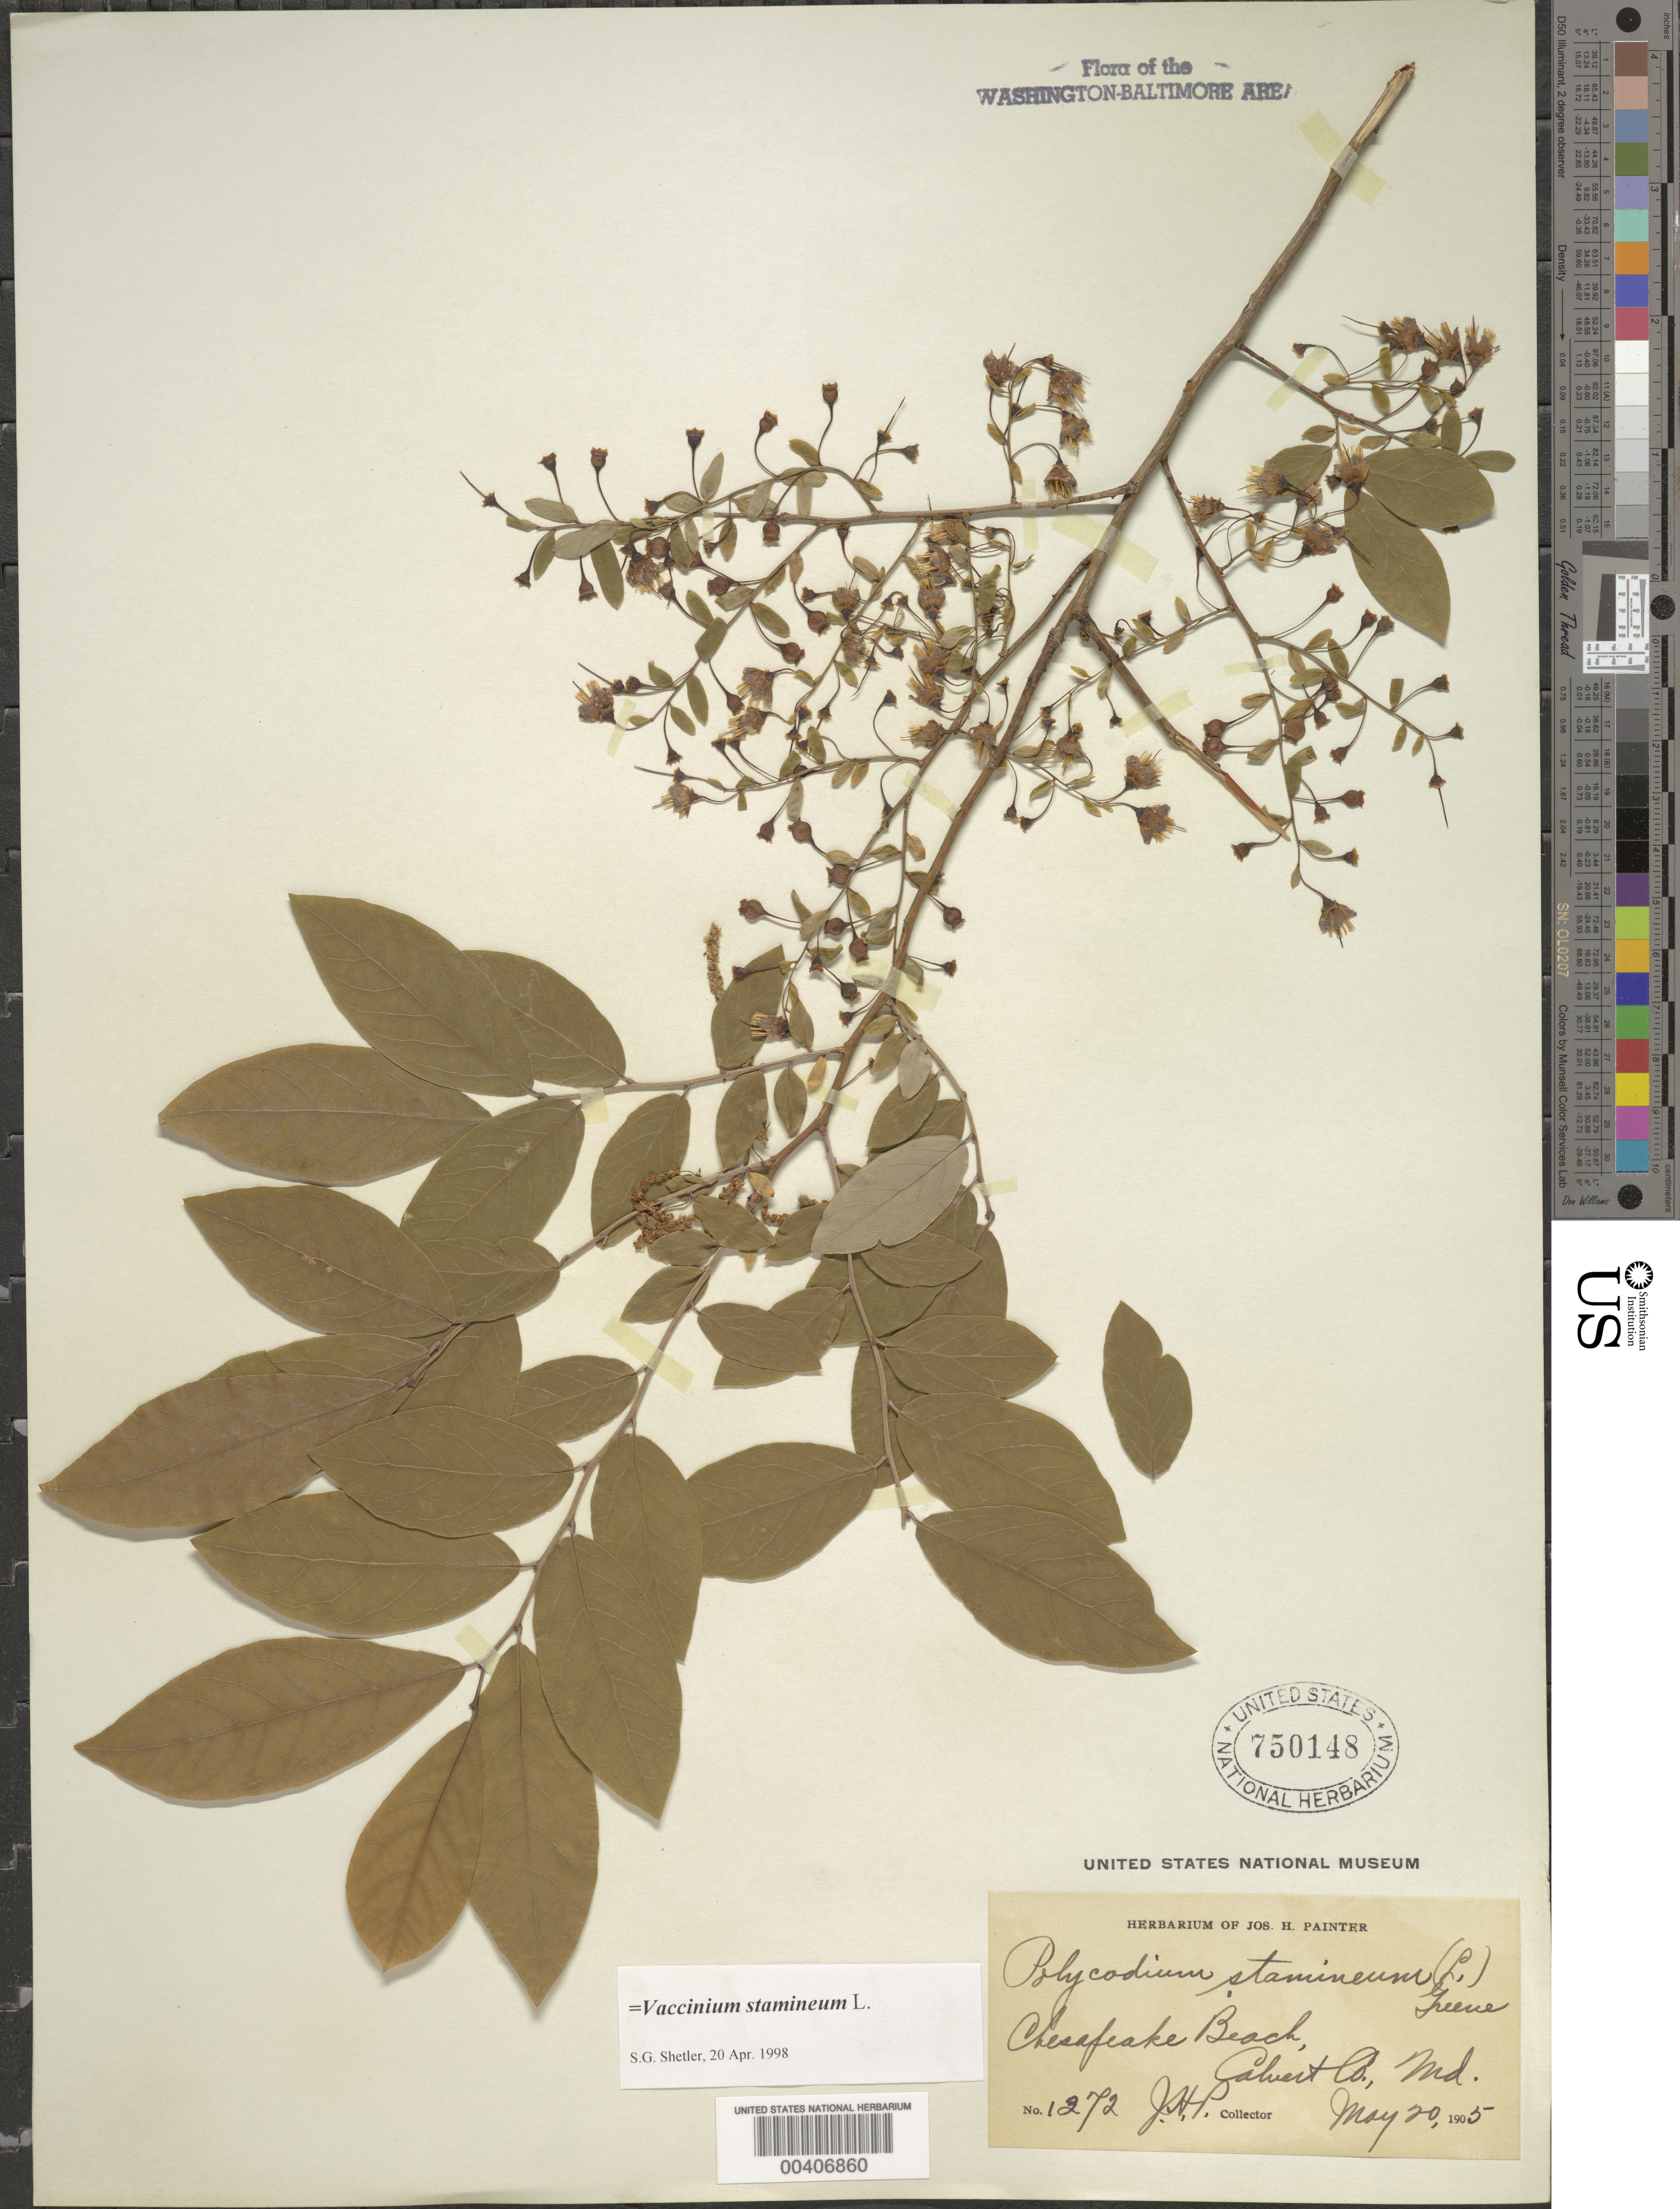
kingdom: Plantae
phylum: Tracheophyta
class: Magnoliopsida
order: Ericales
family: Ericaceae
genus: Vaccinium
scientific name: Vaccinium stamineum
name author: L.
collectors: J. H. Painter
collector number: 1272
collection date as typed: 20 May 1905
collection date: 1905-05-20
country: United States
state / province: Maryland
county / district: Calvert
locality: Chesapeake Beach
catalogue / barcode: US 750148